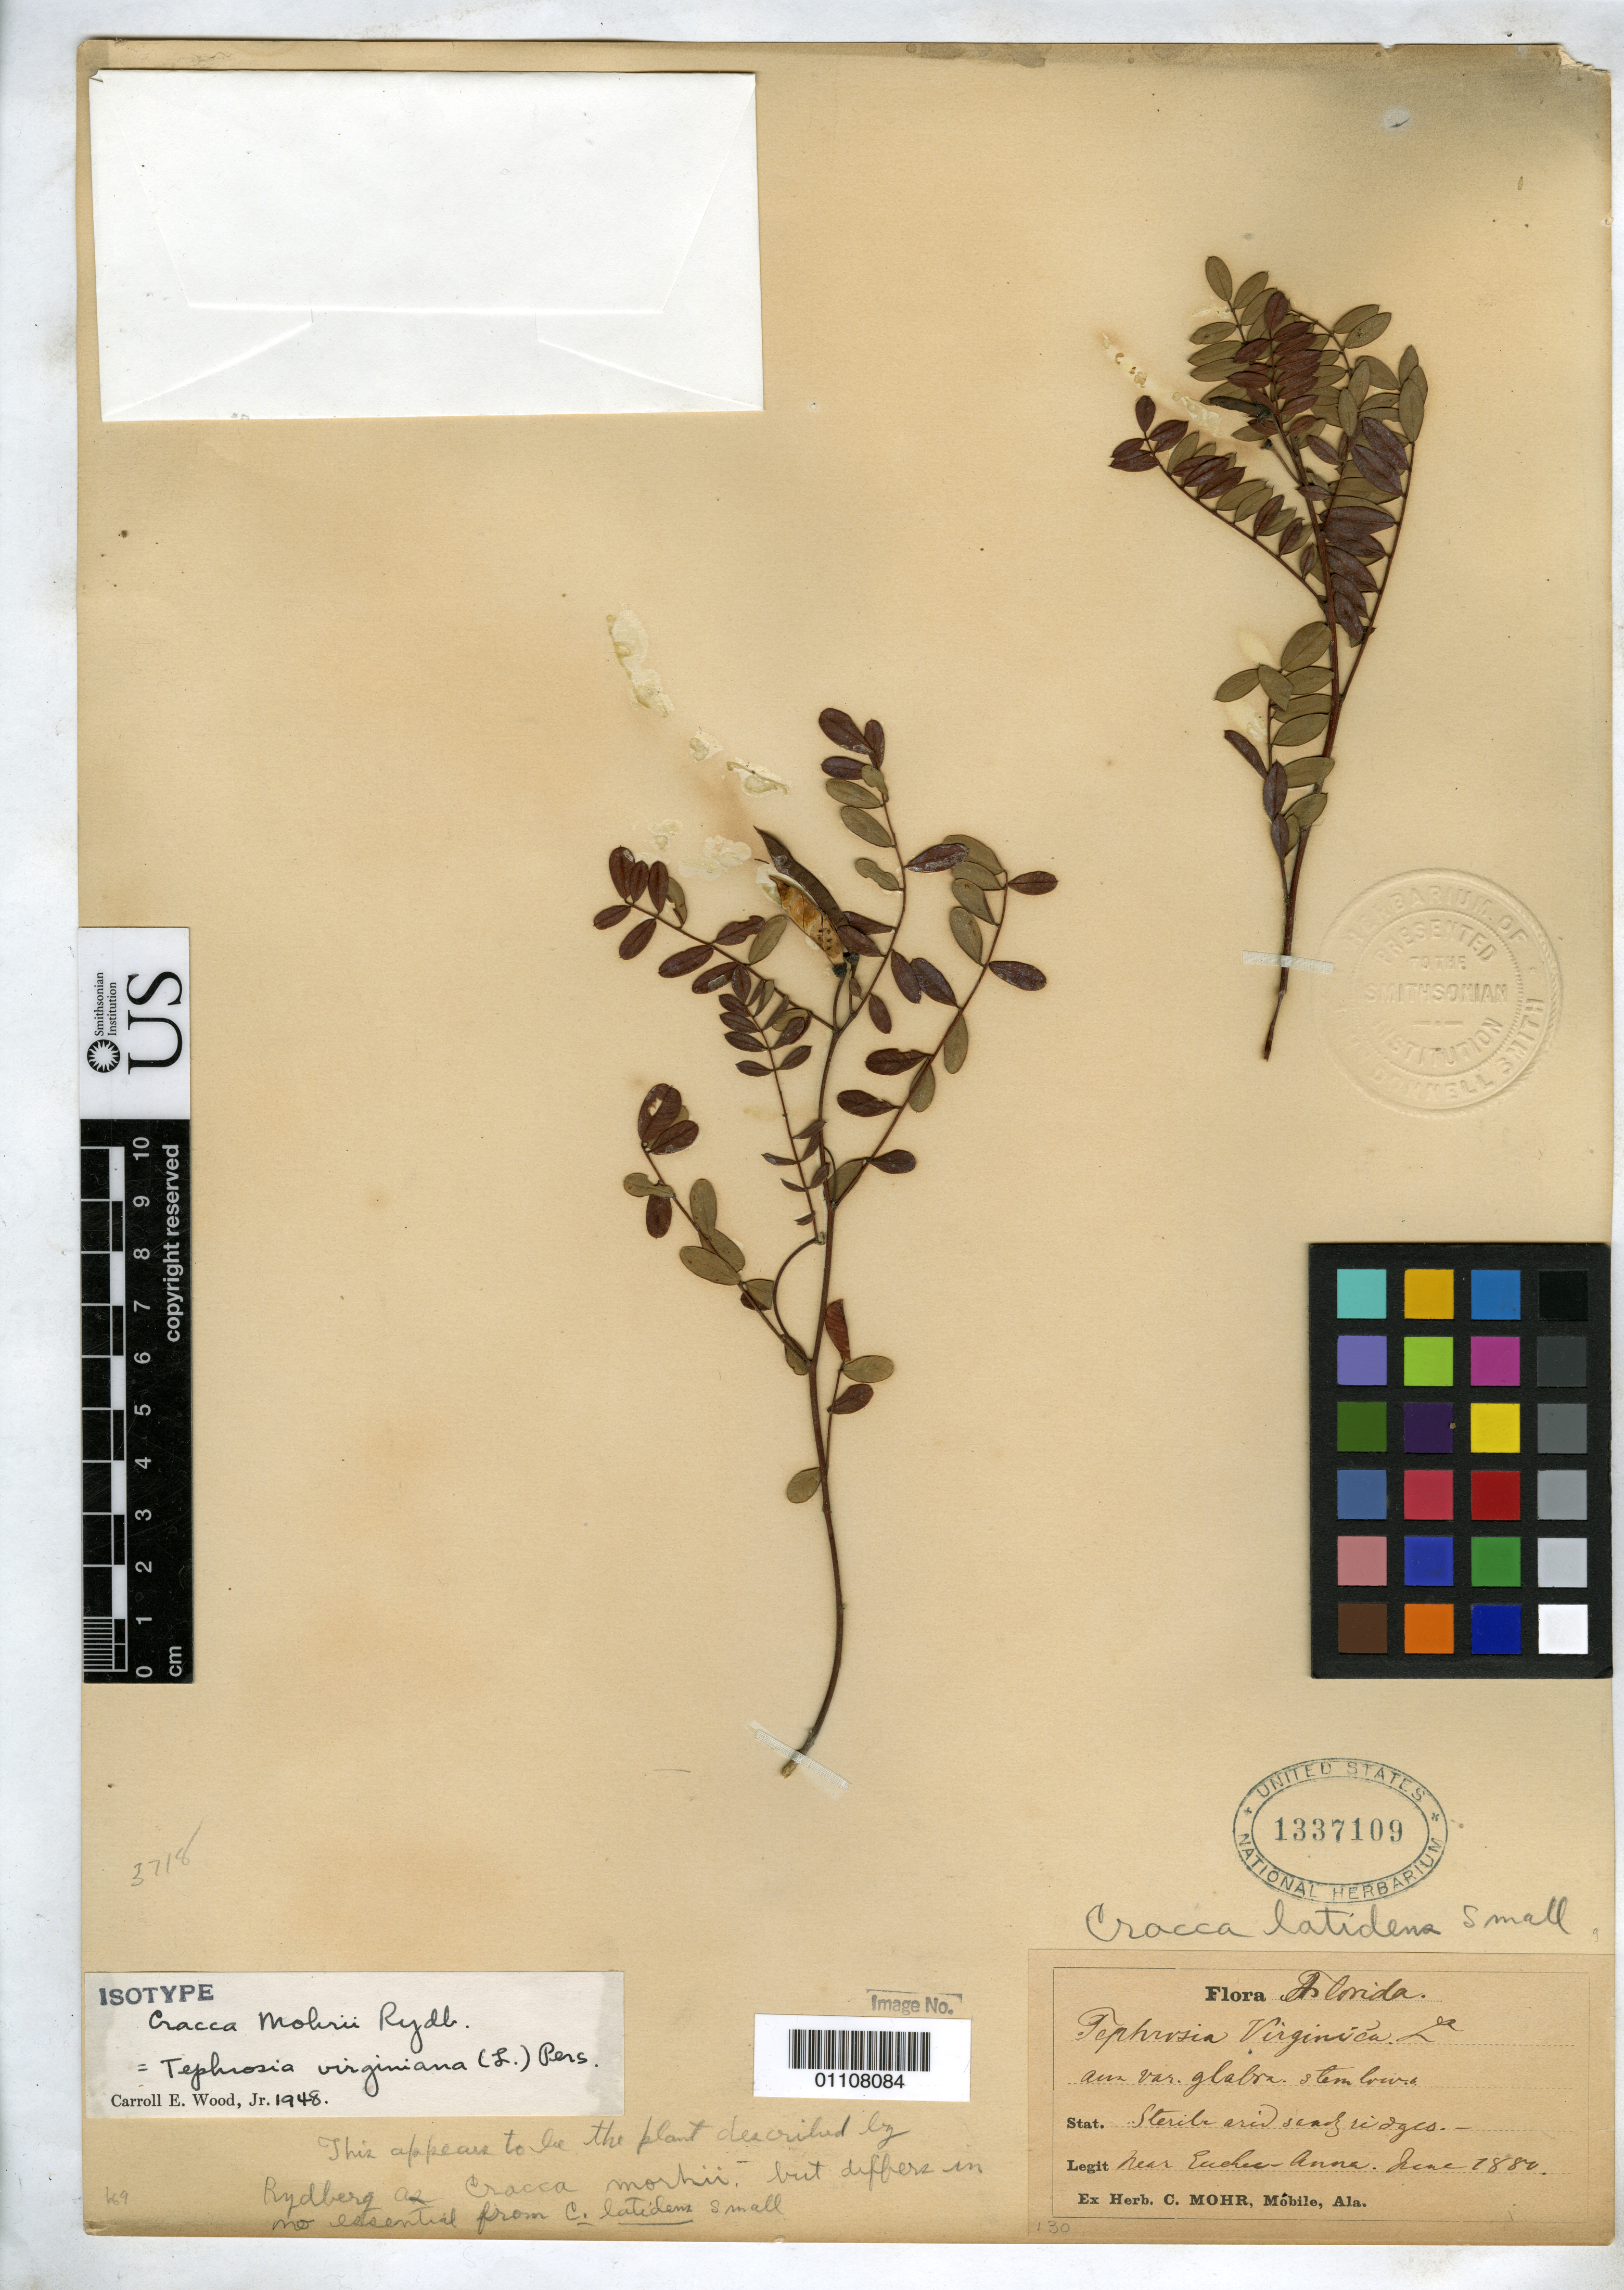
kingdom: Plantae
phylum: Tracheophyta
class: Magnoliopsida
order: Fabales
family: Fabaceae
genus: Cracca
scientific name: Cracca mohrii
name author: Rydb.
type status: Isotype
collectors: C. T. Mohr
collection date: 1880-06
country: United States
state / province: Florida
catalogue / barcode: US 1337109